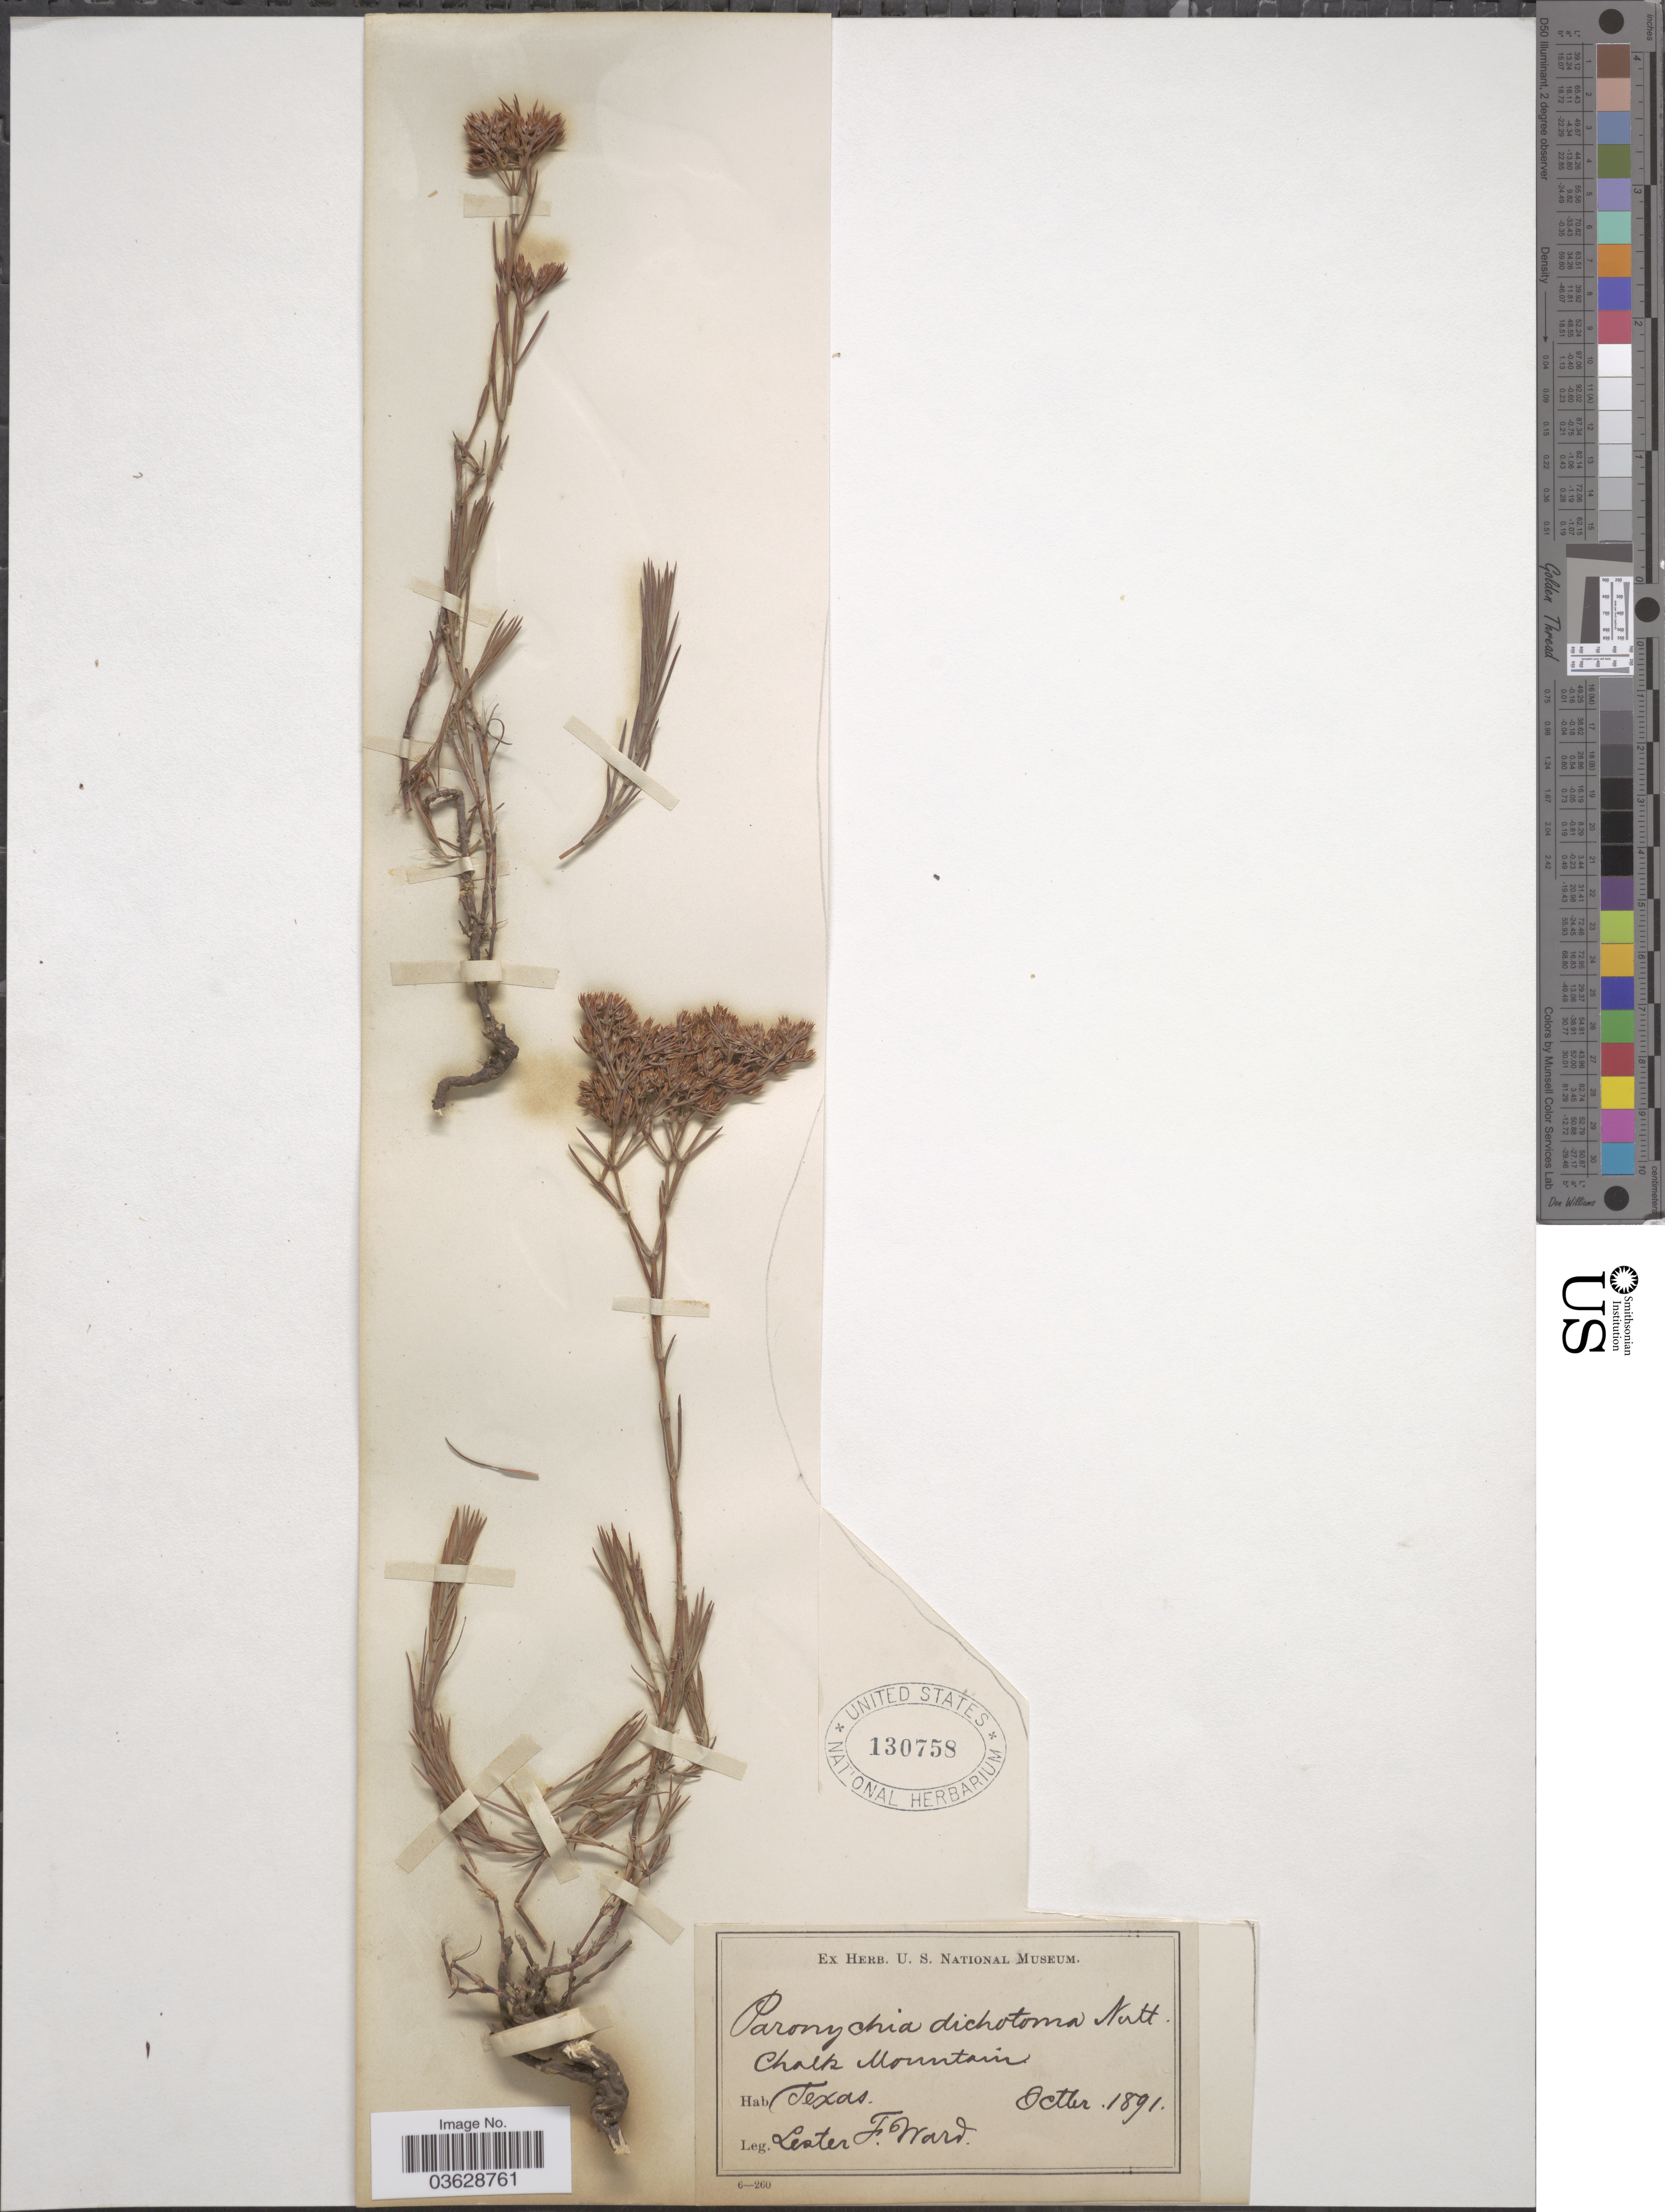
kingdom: Plantae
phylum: Tracheophyta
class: Magnoliopsida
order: Caryophyllales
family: Caryophyllaceae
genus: Paronychia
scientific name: Paronychia virginica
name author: Spreng.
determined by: Strong, Mark T., (BOT), Smithsonian Institution - National Museum of Natural History (UNITED STATES)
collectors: L. F. Ward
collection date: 1891-10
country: United States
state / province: Texas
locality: Chalk Mountain.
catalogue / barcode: US 130758